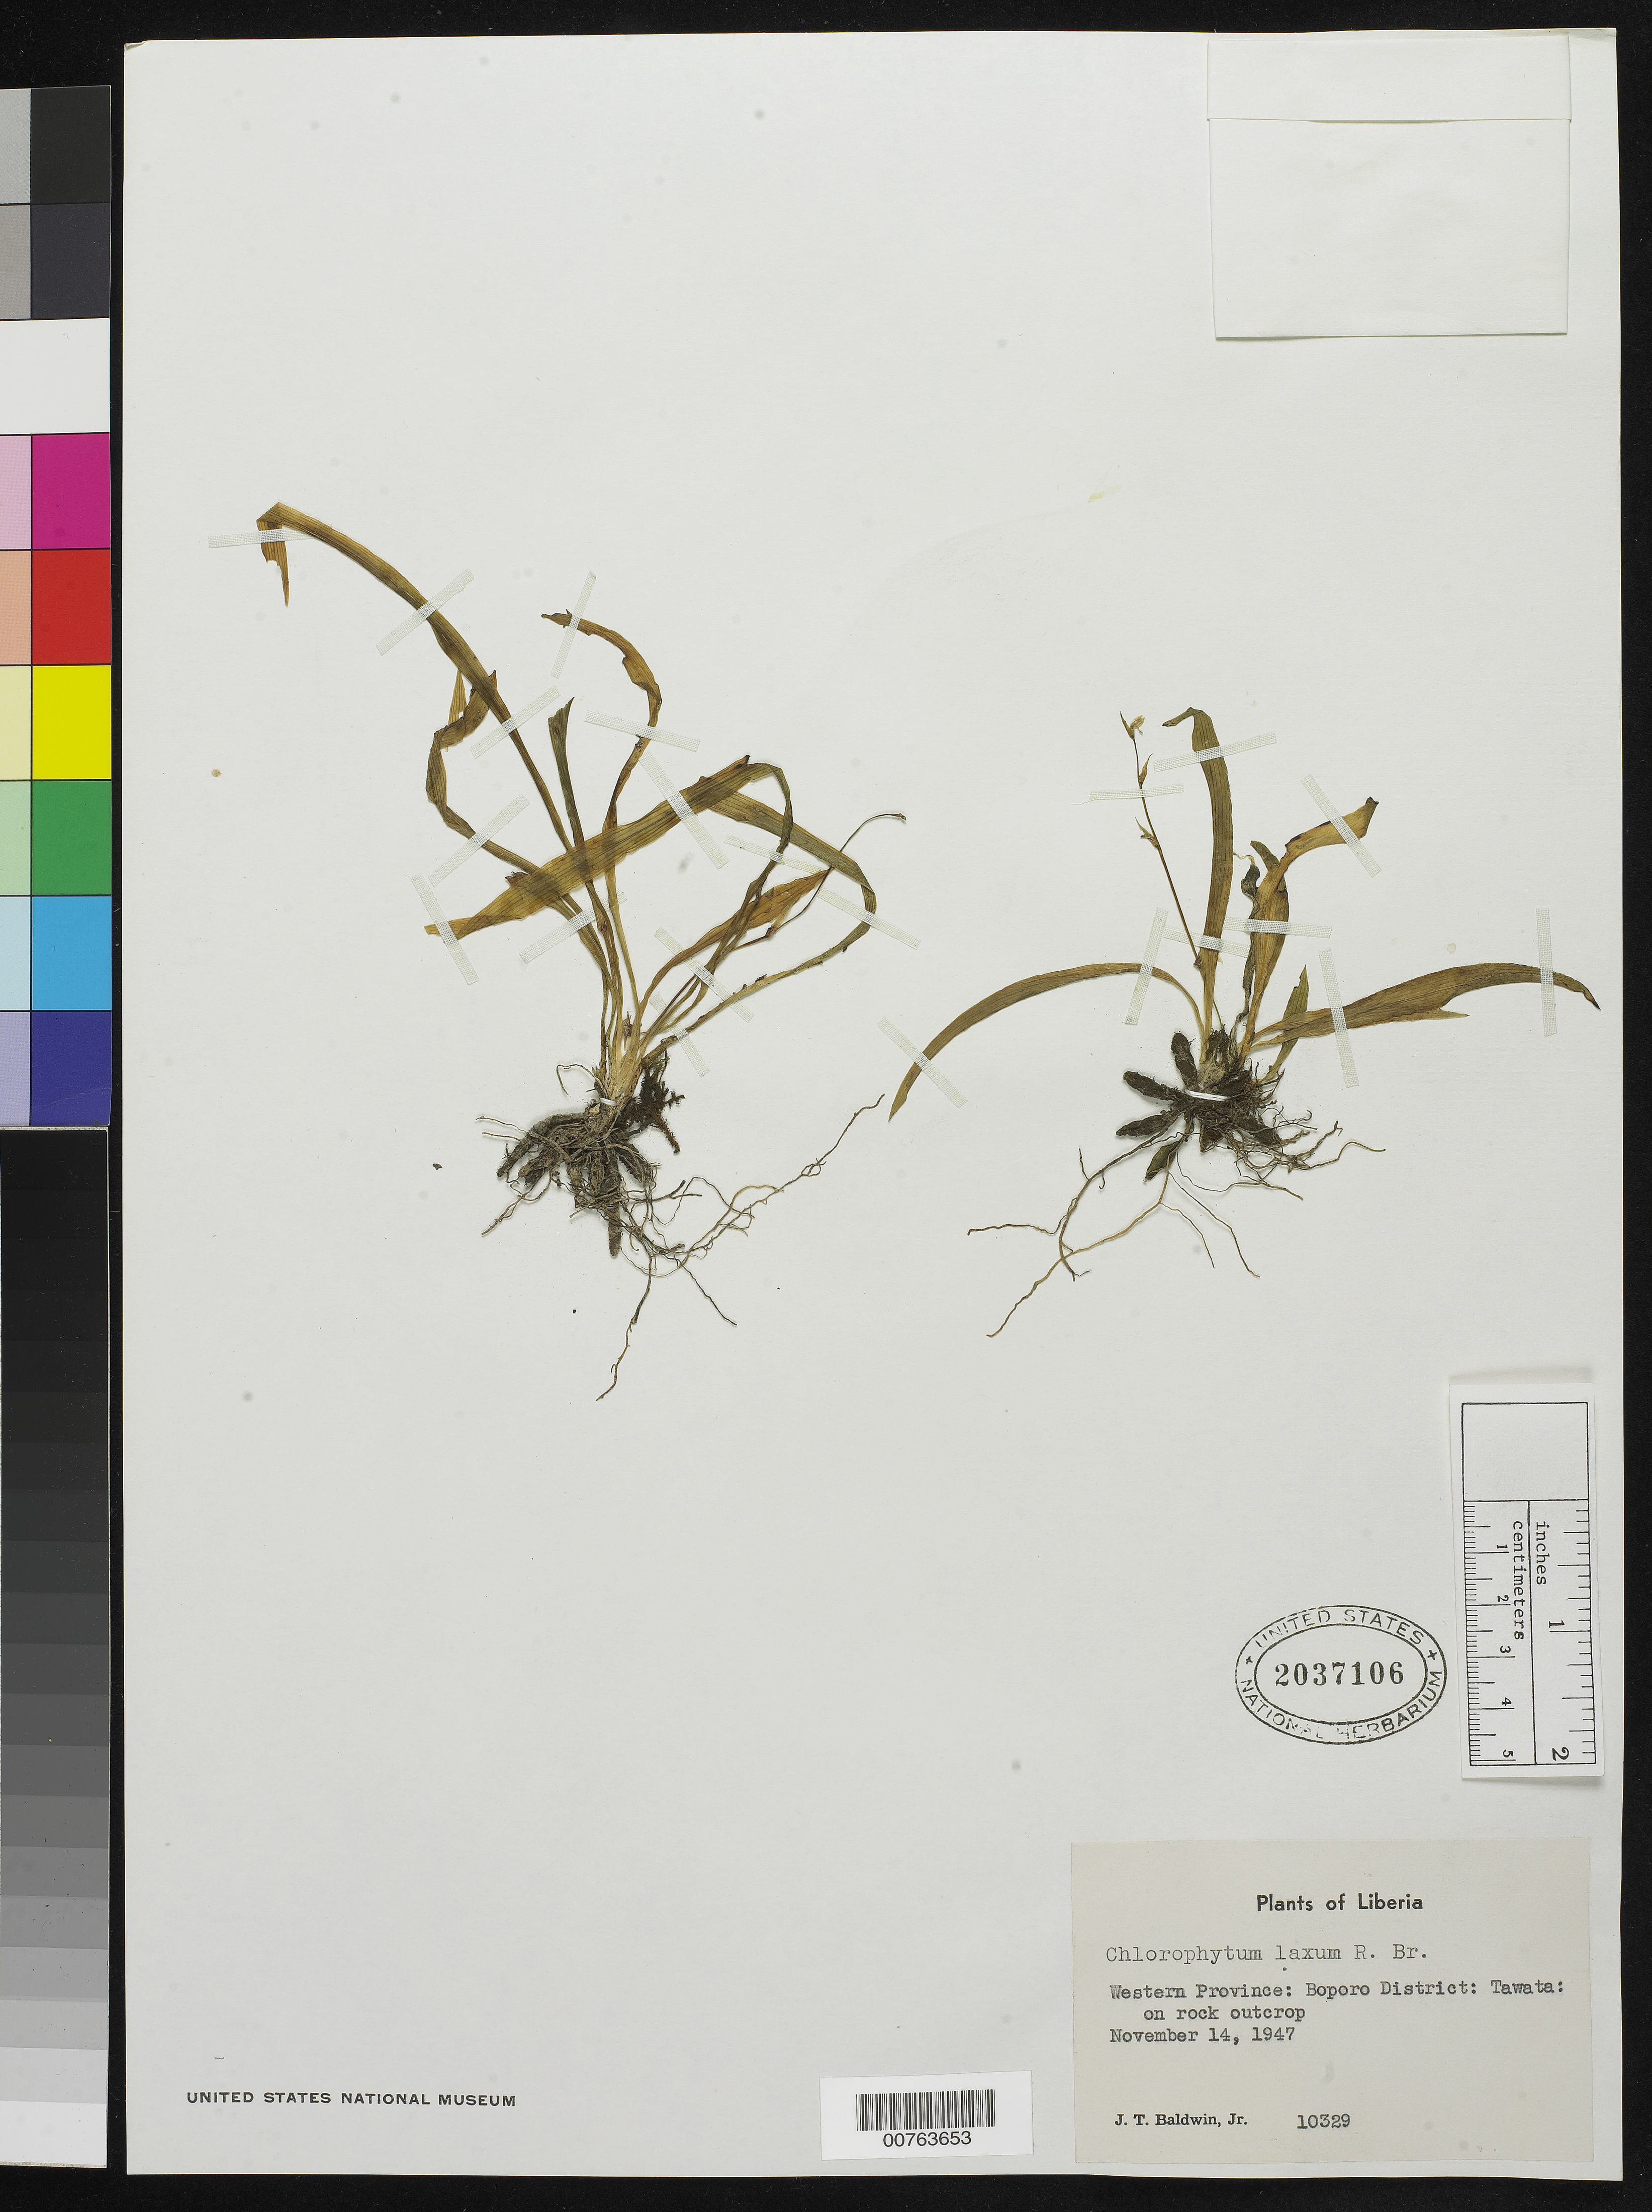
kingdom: Plantae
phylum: Tracheophyta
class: Liliopsida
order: Asparagales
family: Asparagaceae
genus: Chlorophytum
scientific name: Chlorophytum laxum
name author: R. Br.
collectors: J. T. Baldwin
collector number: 10329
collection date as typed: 14 Nov 1947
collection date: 1947-11-14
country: Liberia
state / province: Gbarpolu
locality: Western Province: Boporo District, Tawata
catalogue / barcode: US 2037106